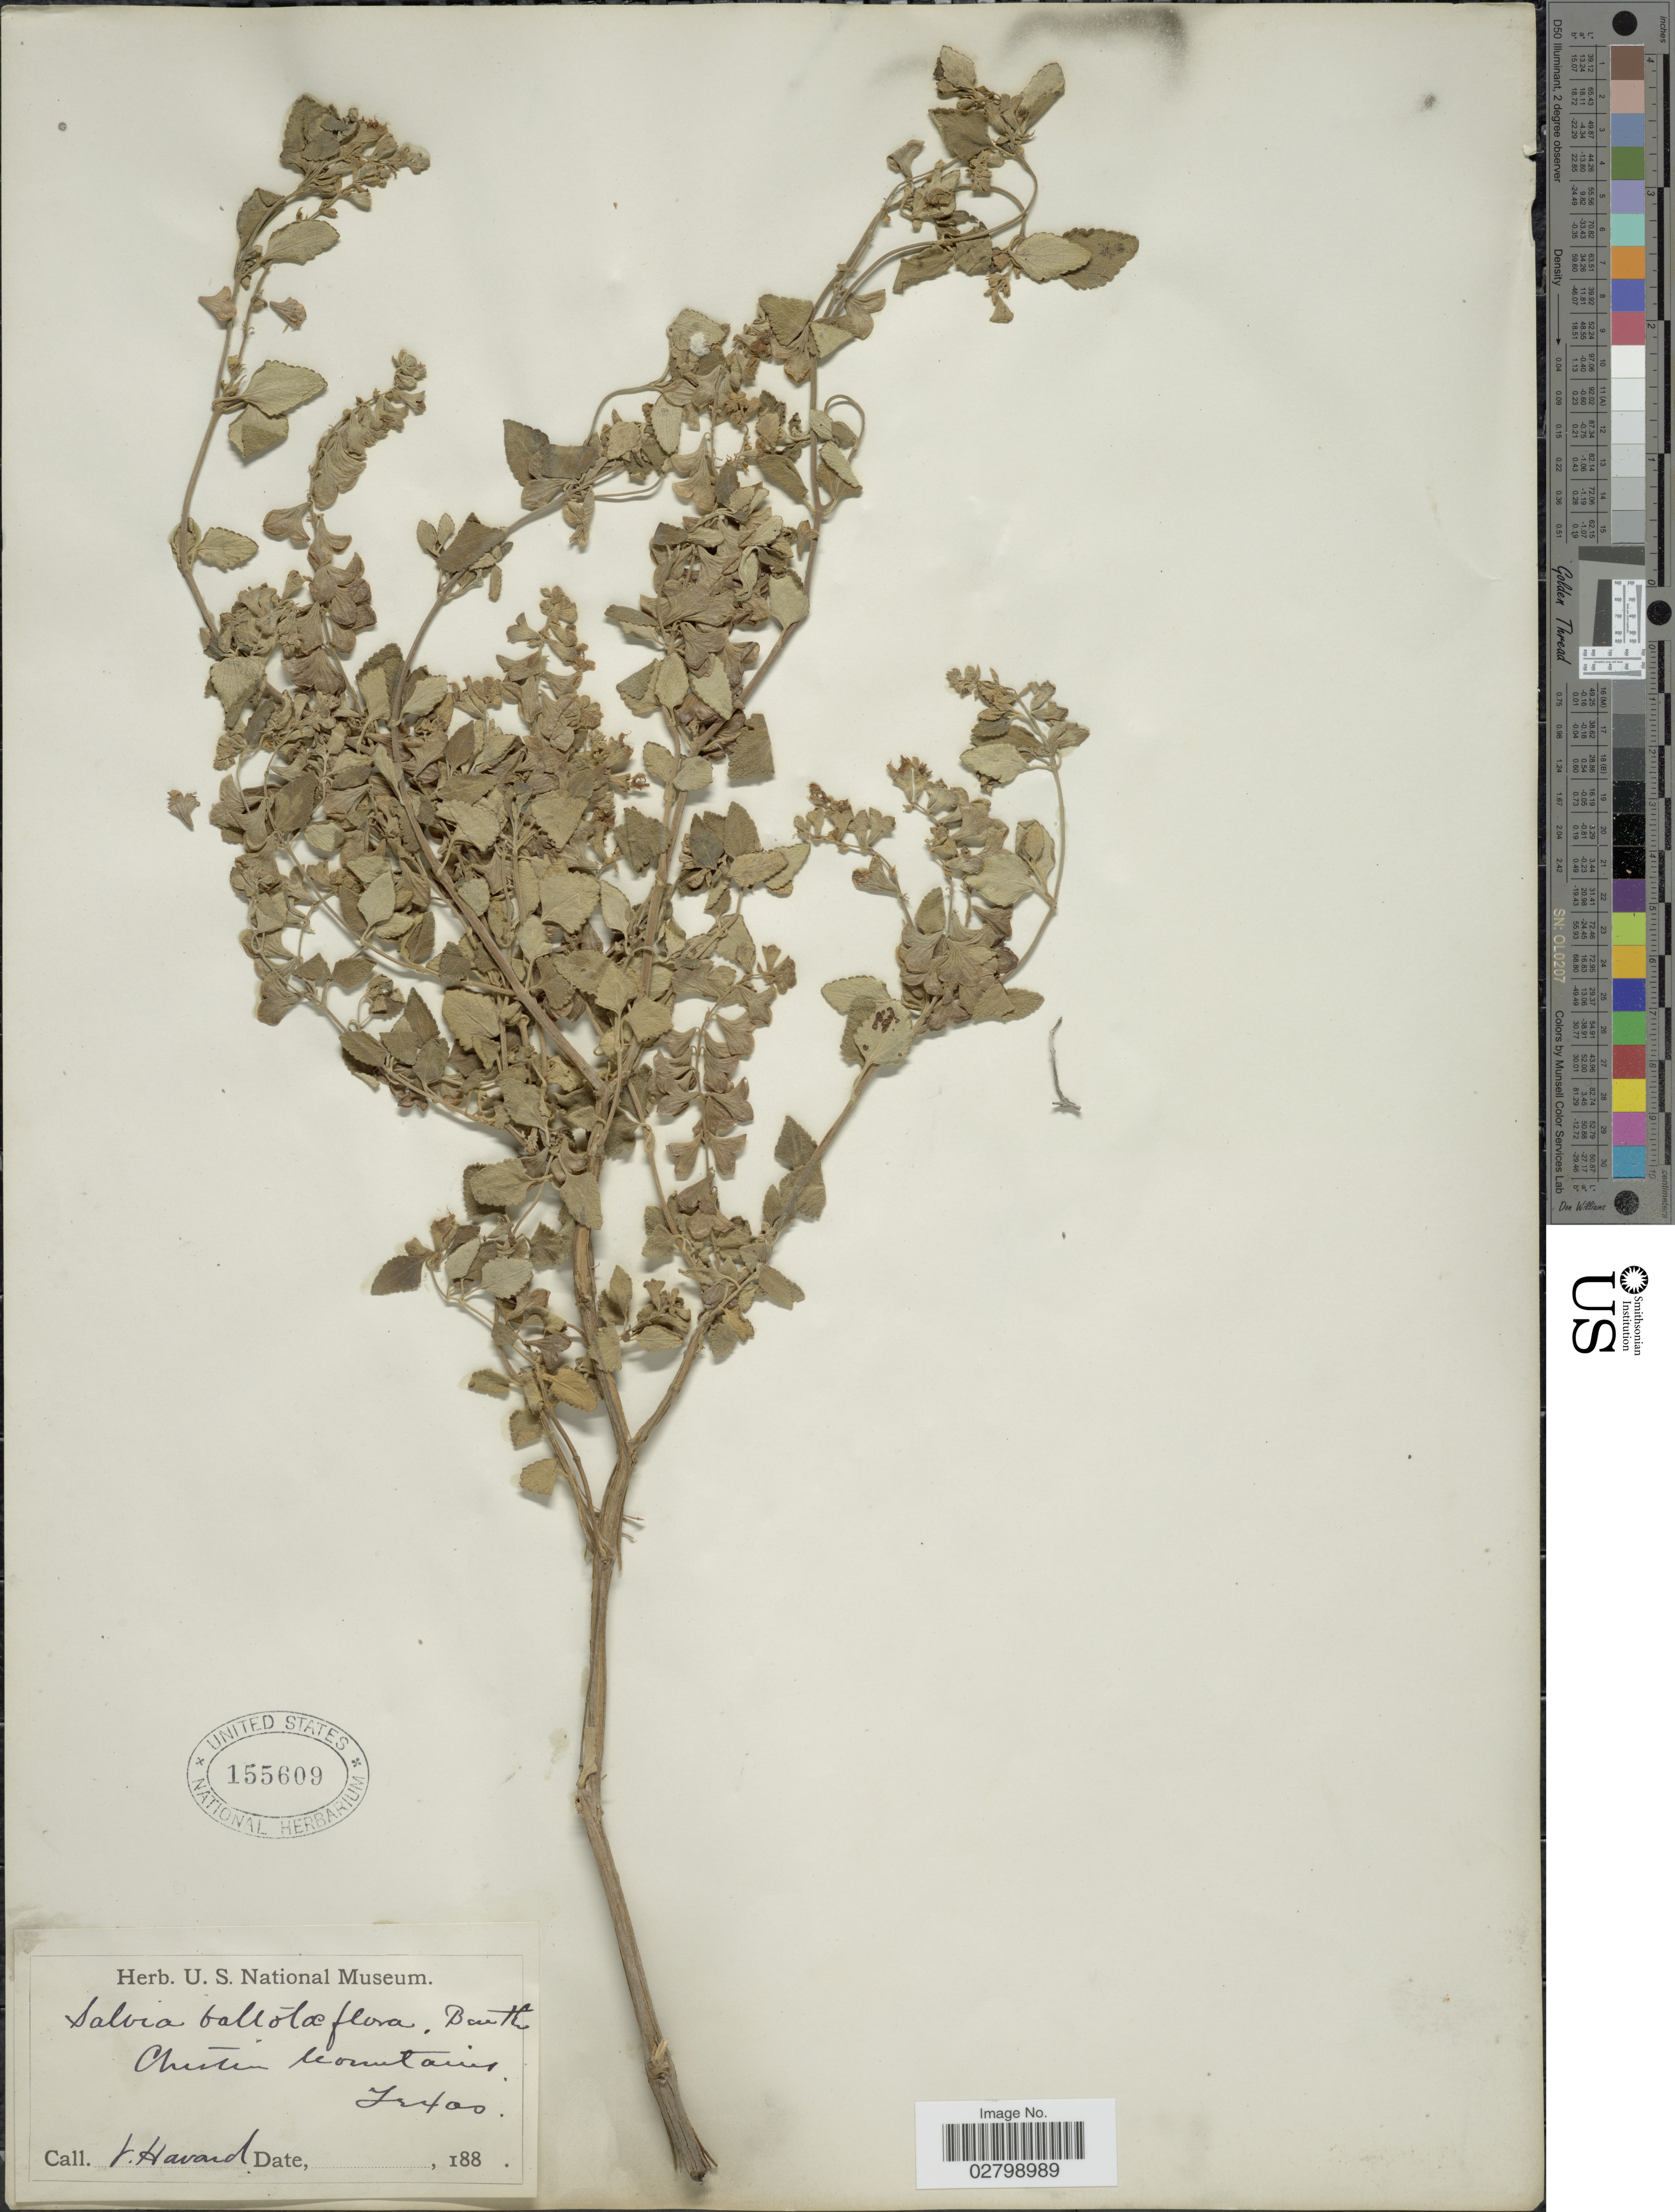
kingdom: Plantae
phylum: Tracheophyta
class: Magnoliopsida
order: Lamiales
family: Lamiaceae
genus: Salvia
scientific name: Salvia ballotiflora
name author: Benth.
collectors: V. Havard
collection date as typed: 188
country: United States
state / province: Texas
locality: Chinati Mountains.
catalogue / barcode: US 155609